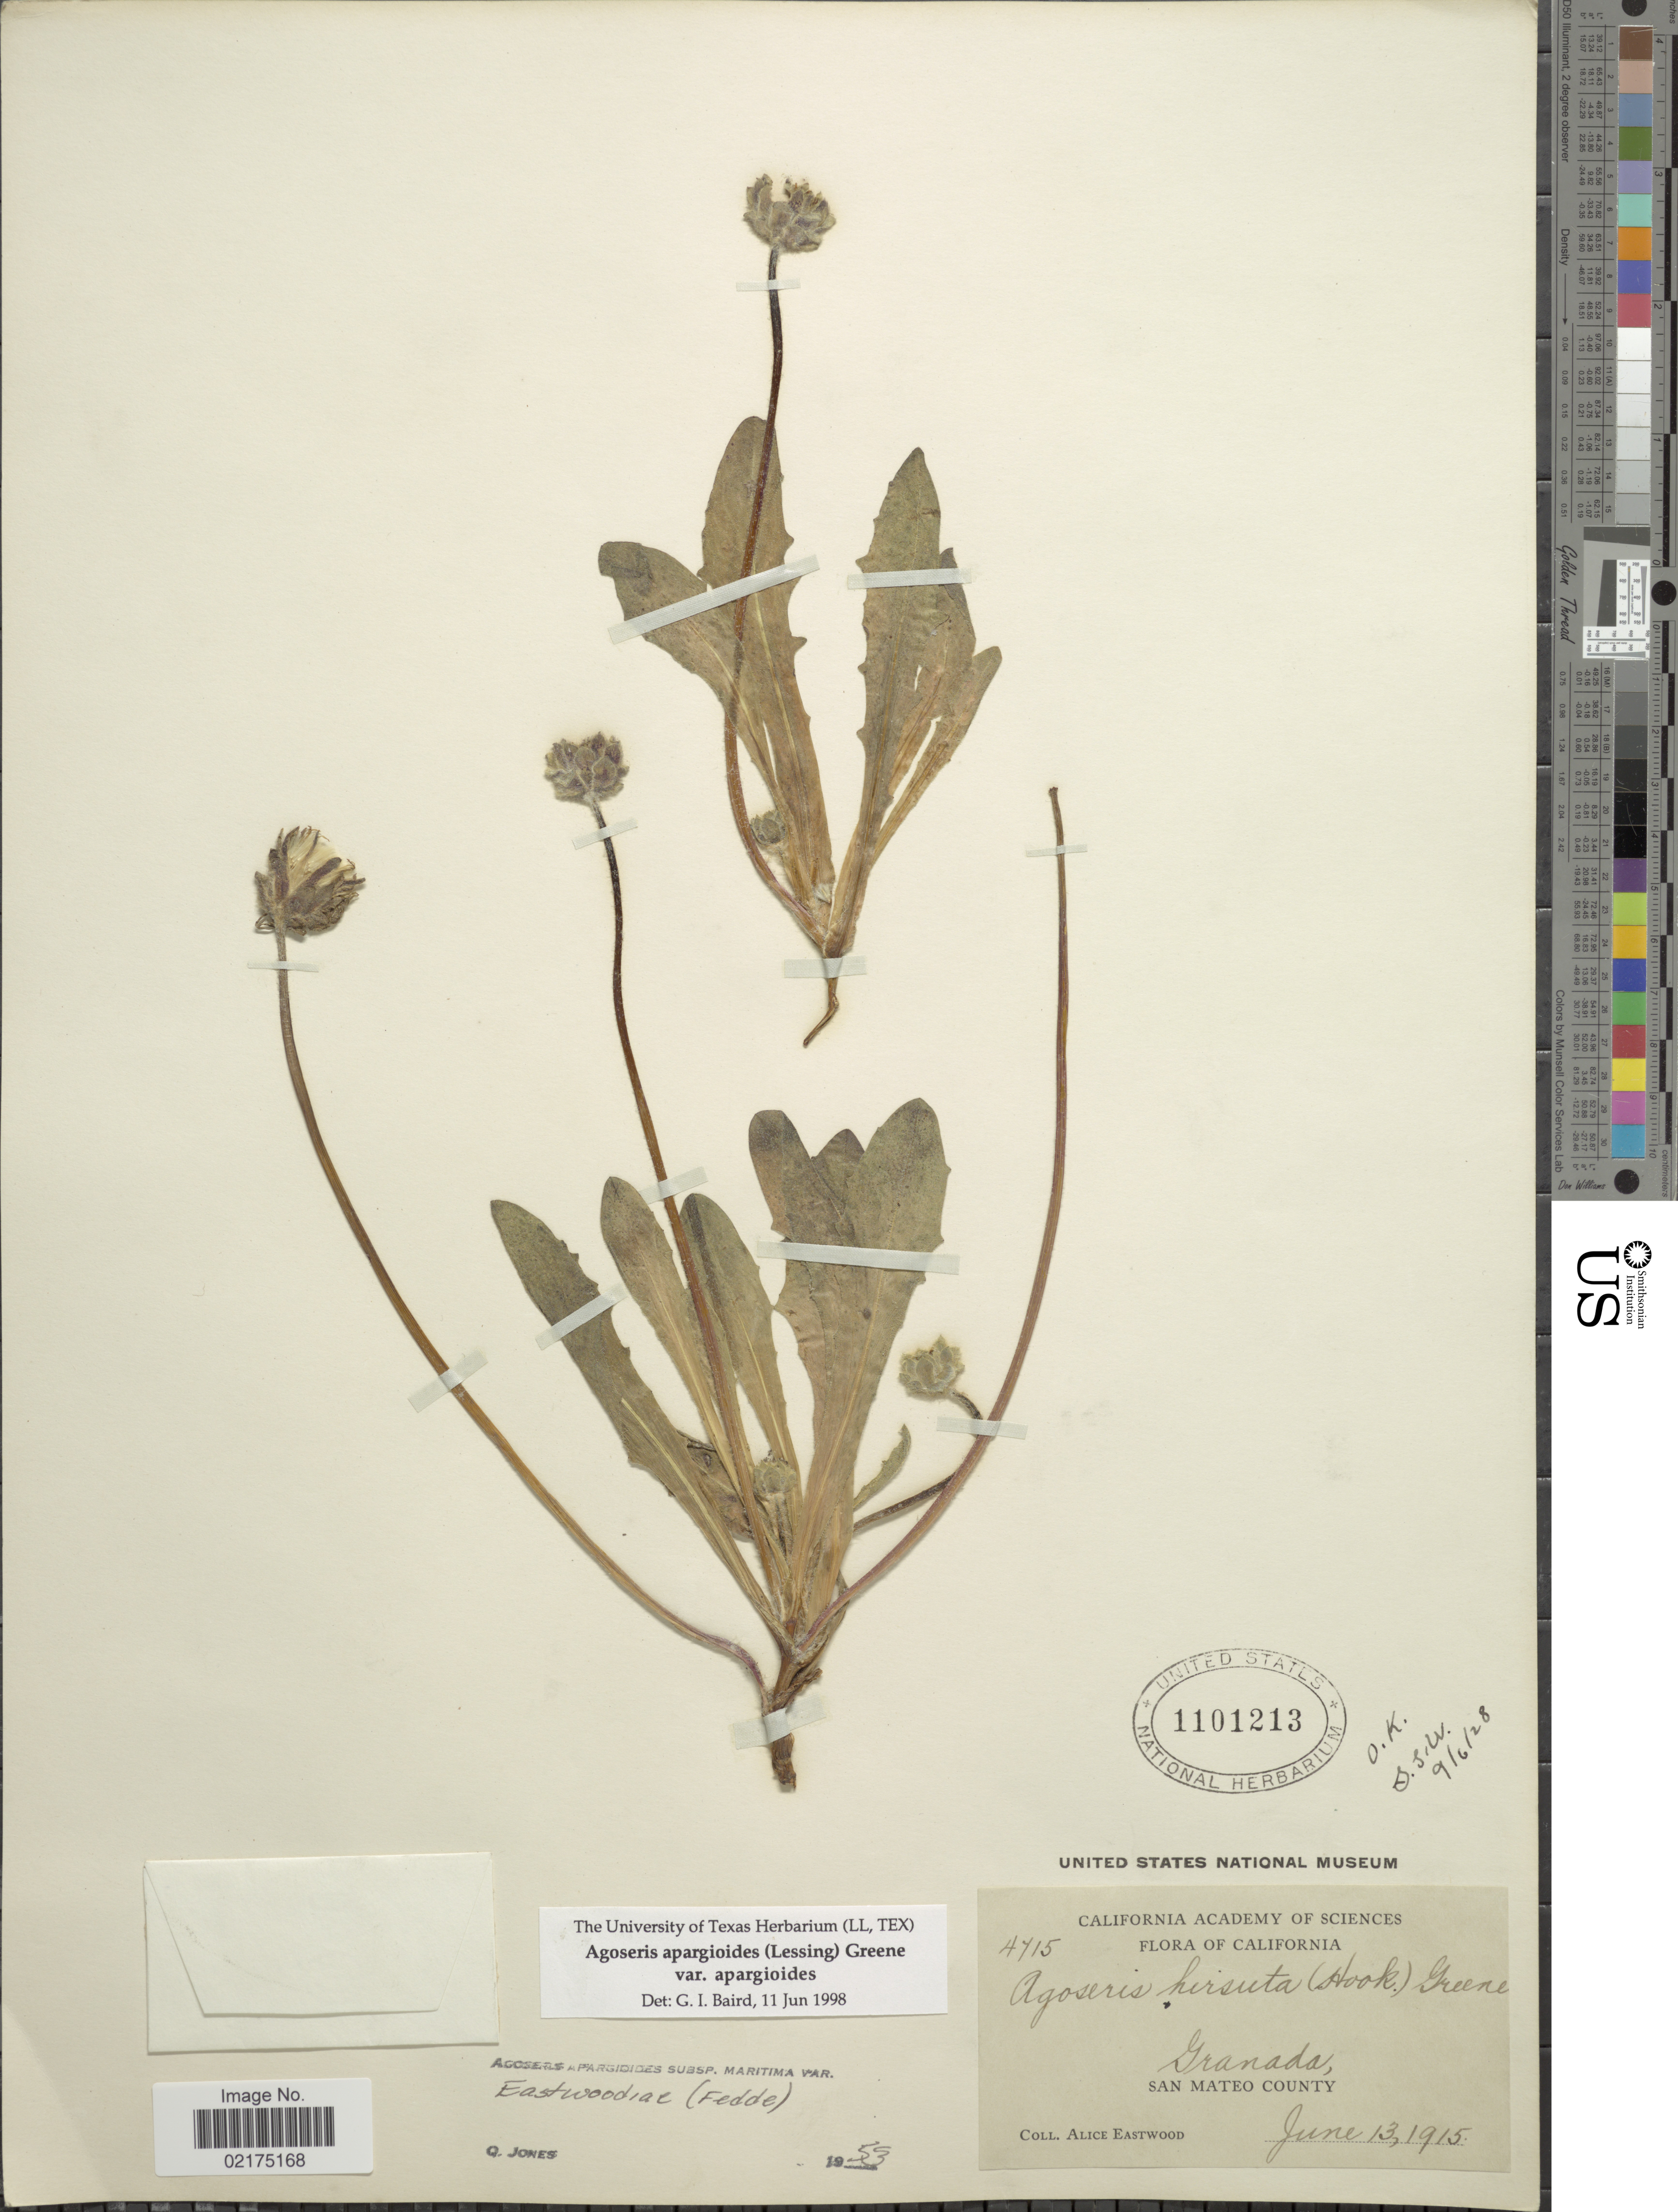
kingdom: Plantae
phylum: Tracheophyta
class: Magnoliopsida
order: Asterales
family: Asteraceae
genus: Agoseris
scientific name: Agoseris apargioides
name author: (Less.) Greene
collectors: A. Eastwood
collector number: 4715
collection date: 1915-06-13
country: United States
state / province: California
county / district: San Mateo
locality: Granada, San Mateo County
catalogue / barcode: US 1101213